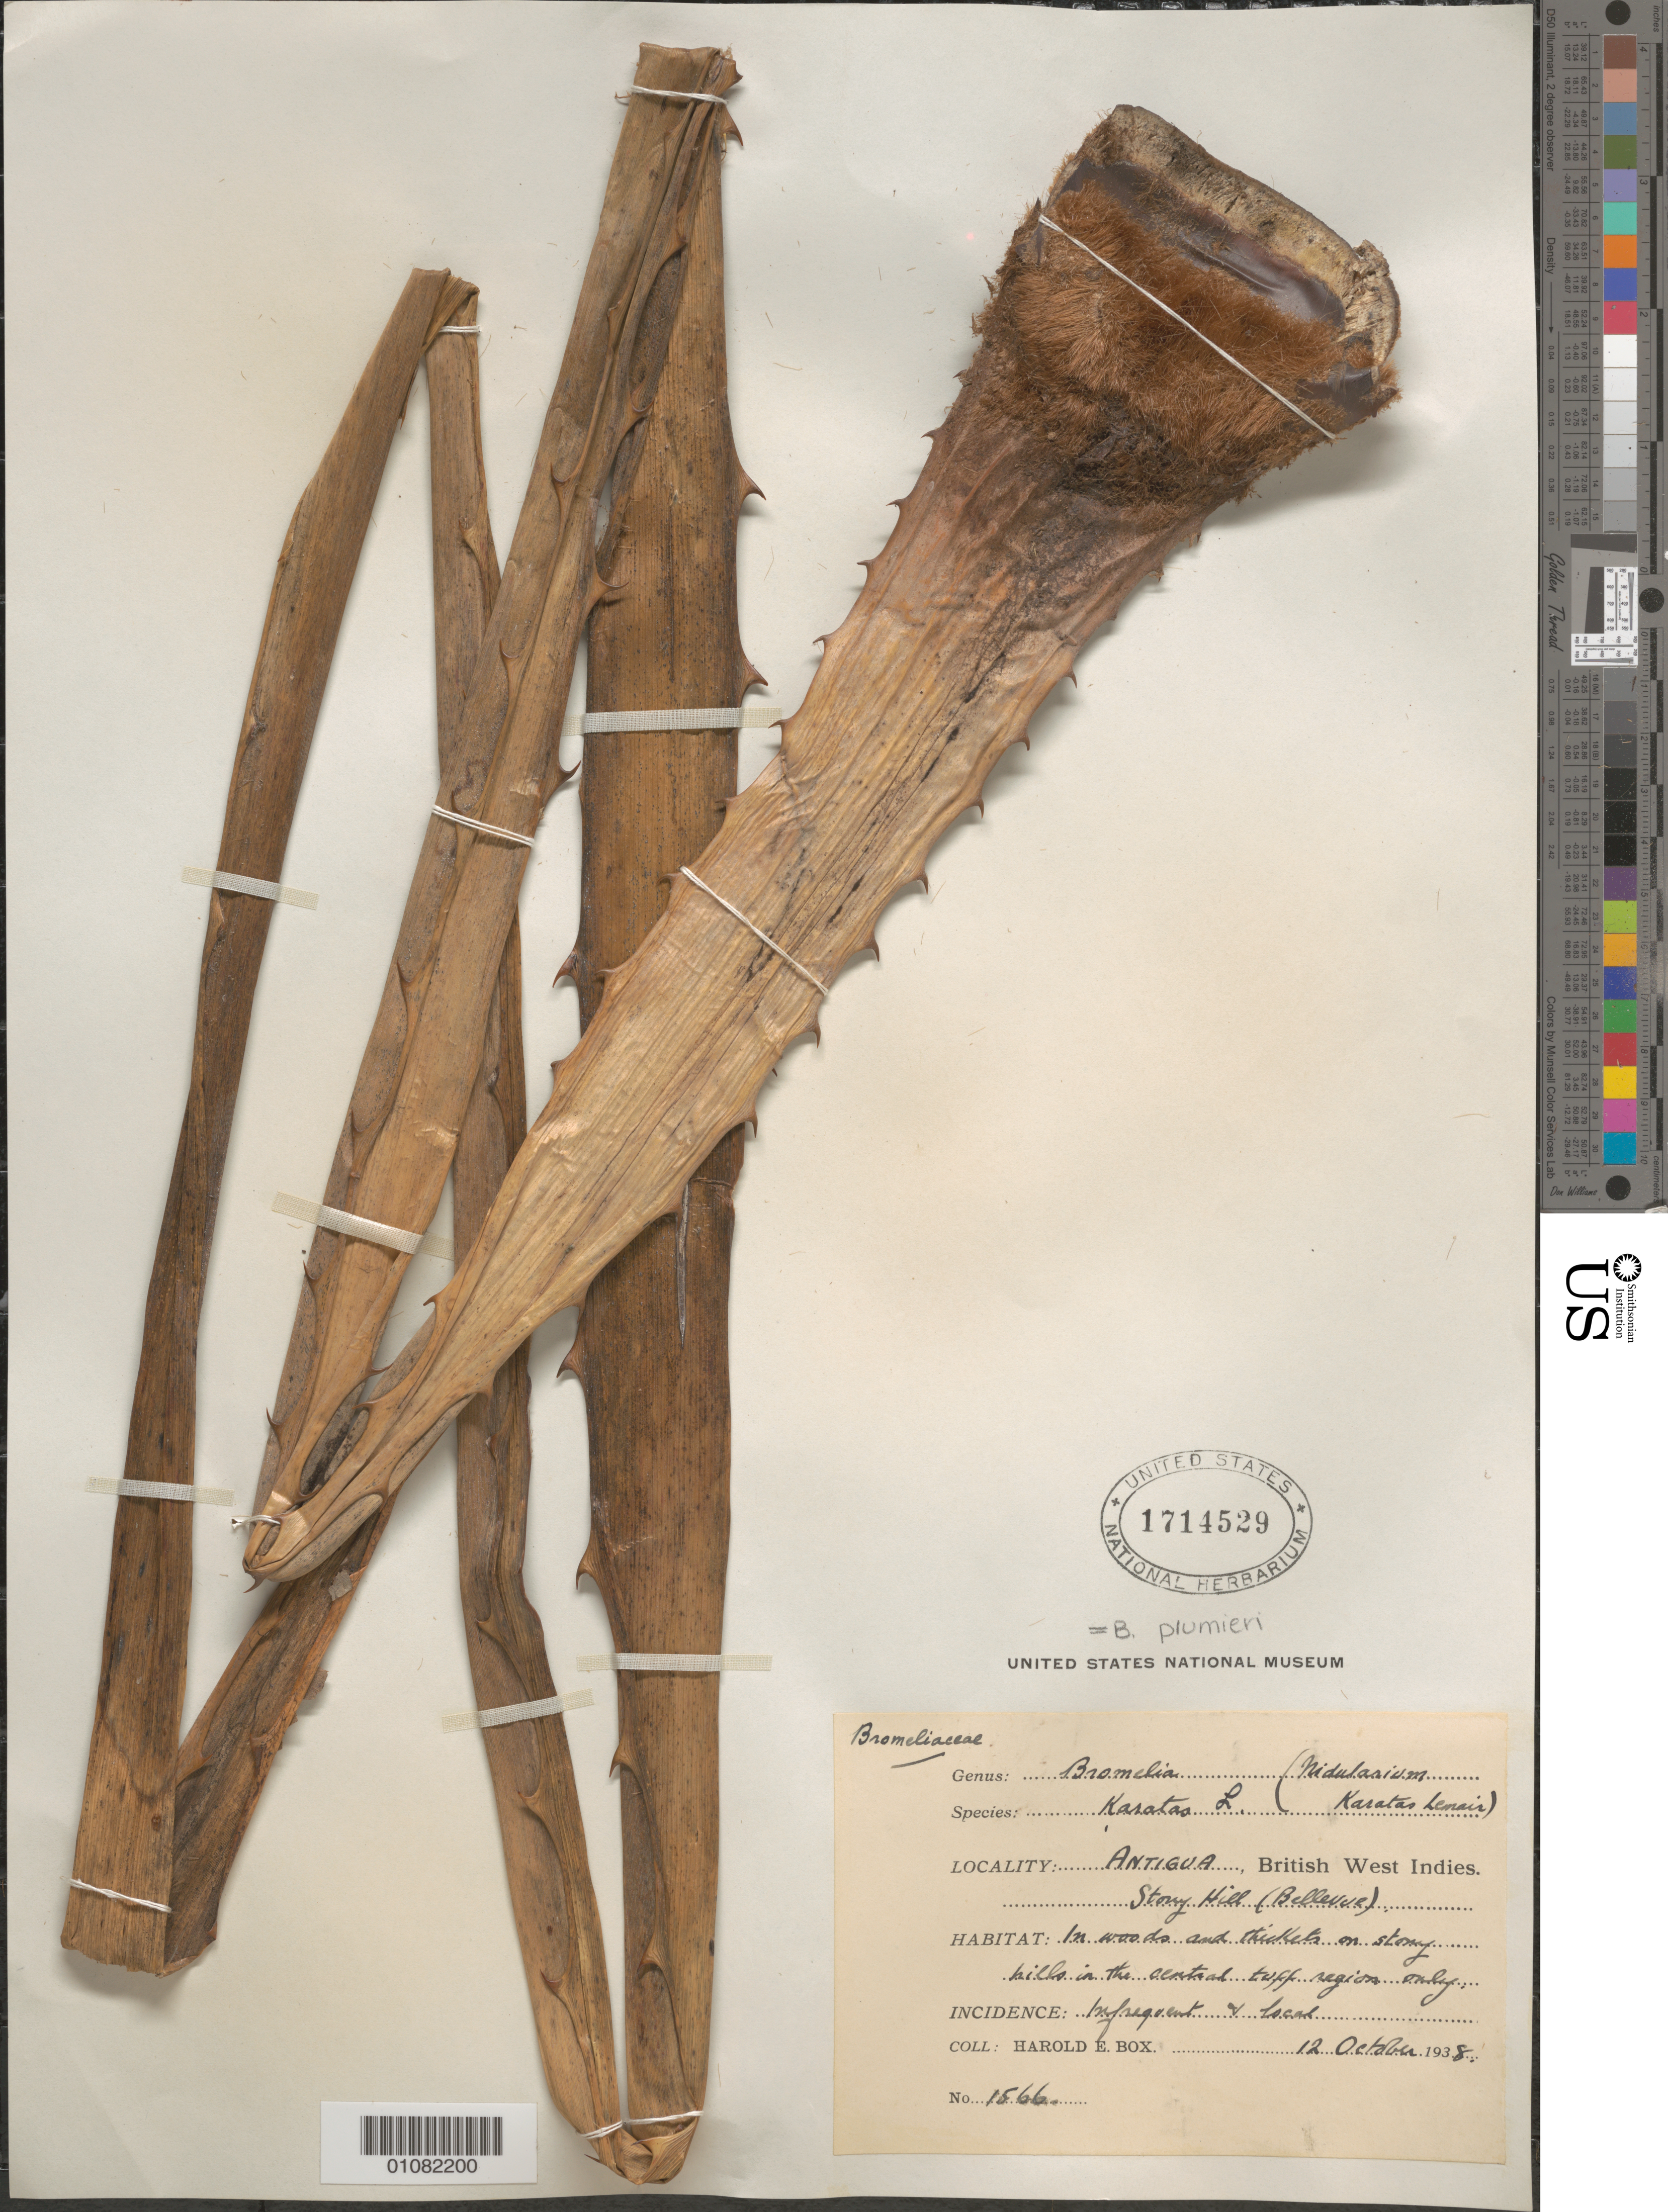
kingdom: Plantae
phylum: Tracheophyta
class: Liliopsida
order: Poales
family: Bromeliaceae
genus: Bromelia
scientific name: Bromelia plumieri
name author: (É. Morren) L.B. Sm.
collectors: H. E. Box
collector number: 1566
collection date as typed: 12 Oct 1938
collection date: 1938-10-12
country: Antigua and Barbuda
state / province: Saint John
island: Antigua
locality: Stony Hill (Bellevue)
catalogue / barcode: US 1714529